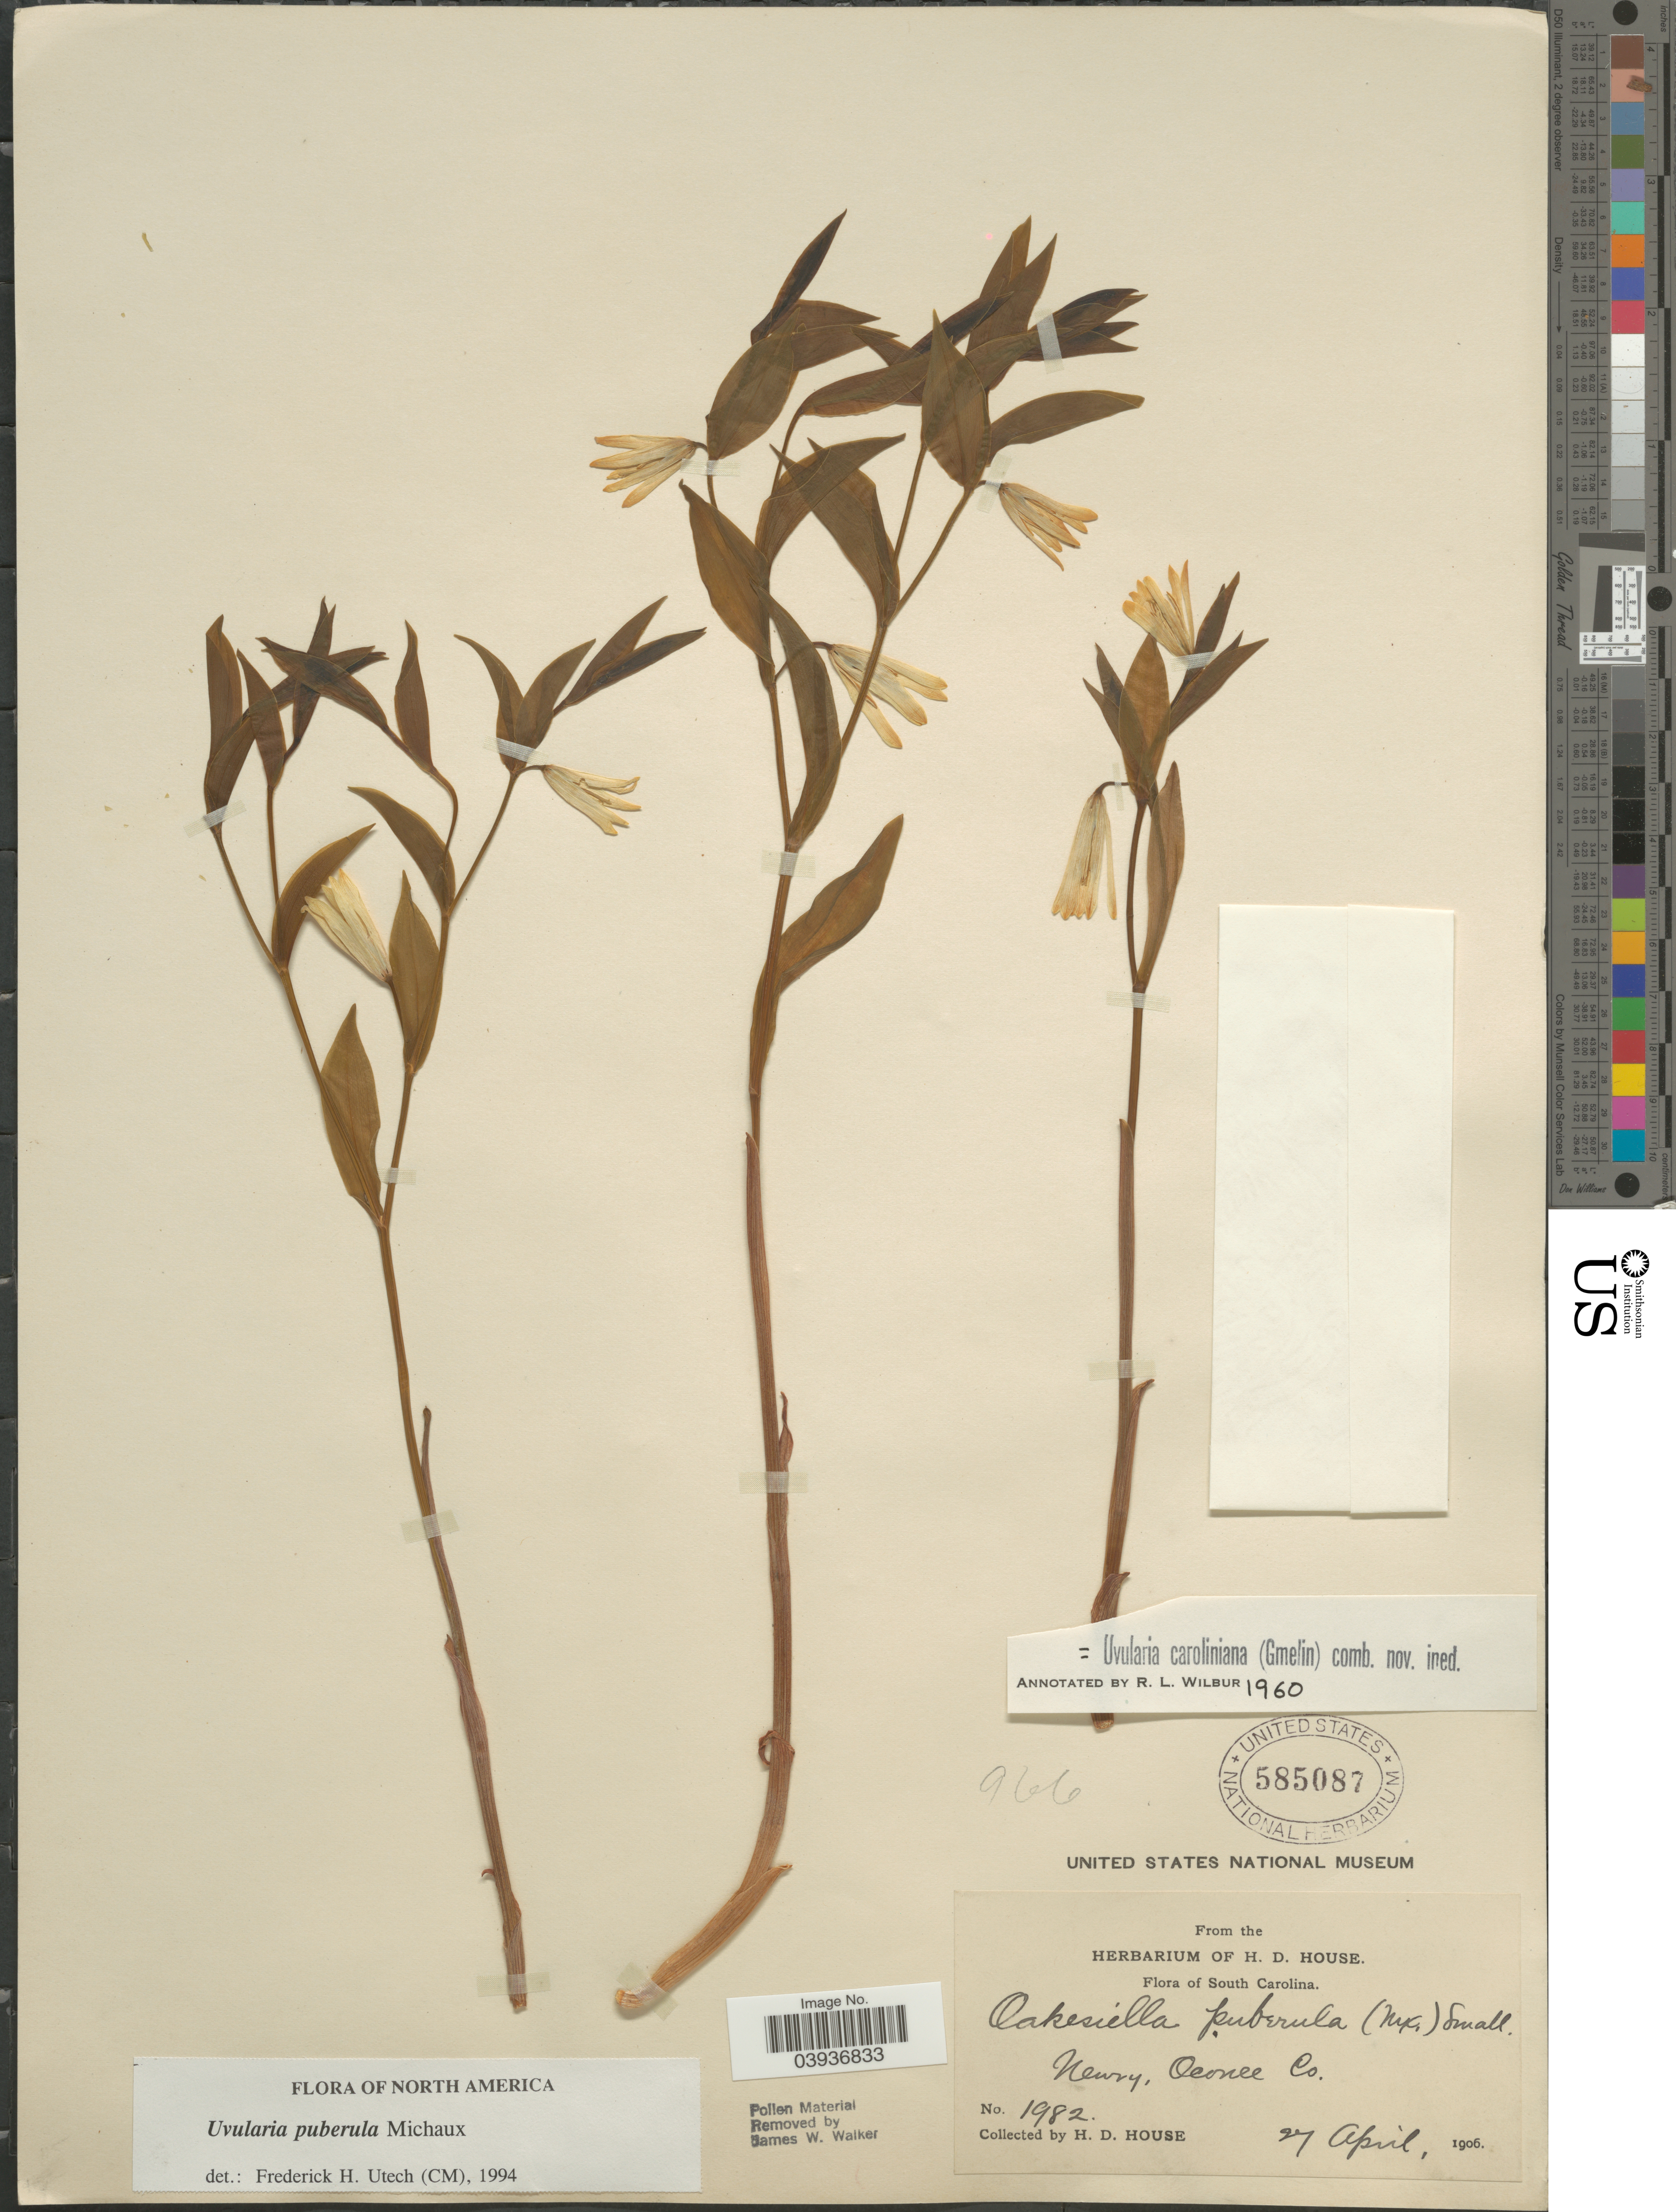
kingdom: Plantae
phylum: Tracheophyta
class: Liliopsida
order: Liliales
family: Colchicaceae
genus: Uvularia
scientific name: Uvularia puberula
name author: Michx.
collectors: H. D. House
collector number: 1982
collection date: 1906-04-27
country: United States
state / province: South Carolina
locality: Newry, Oconee Co.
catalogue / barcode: US 585087